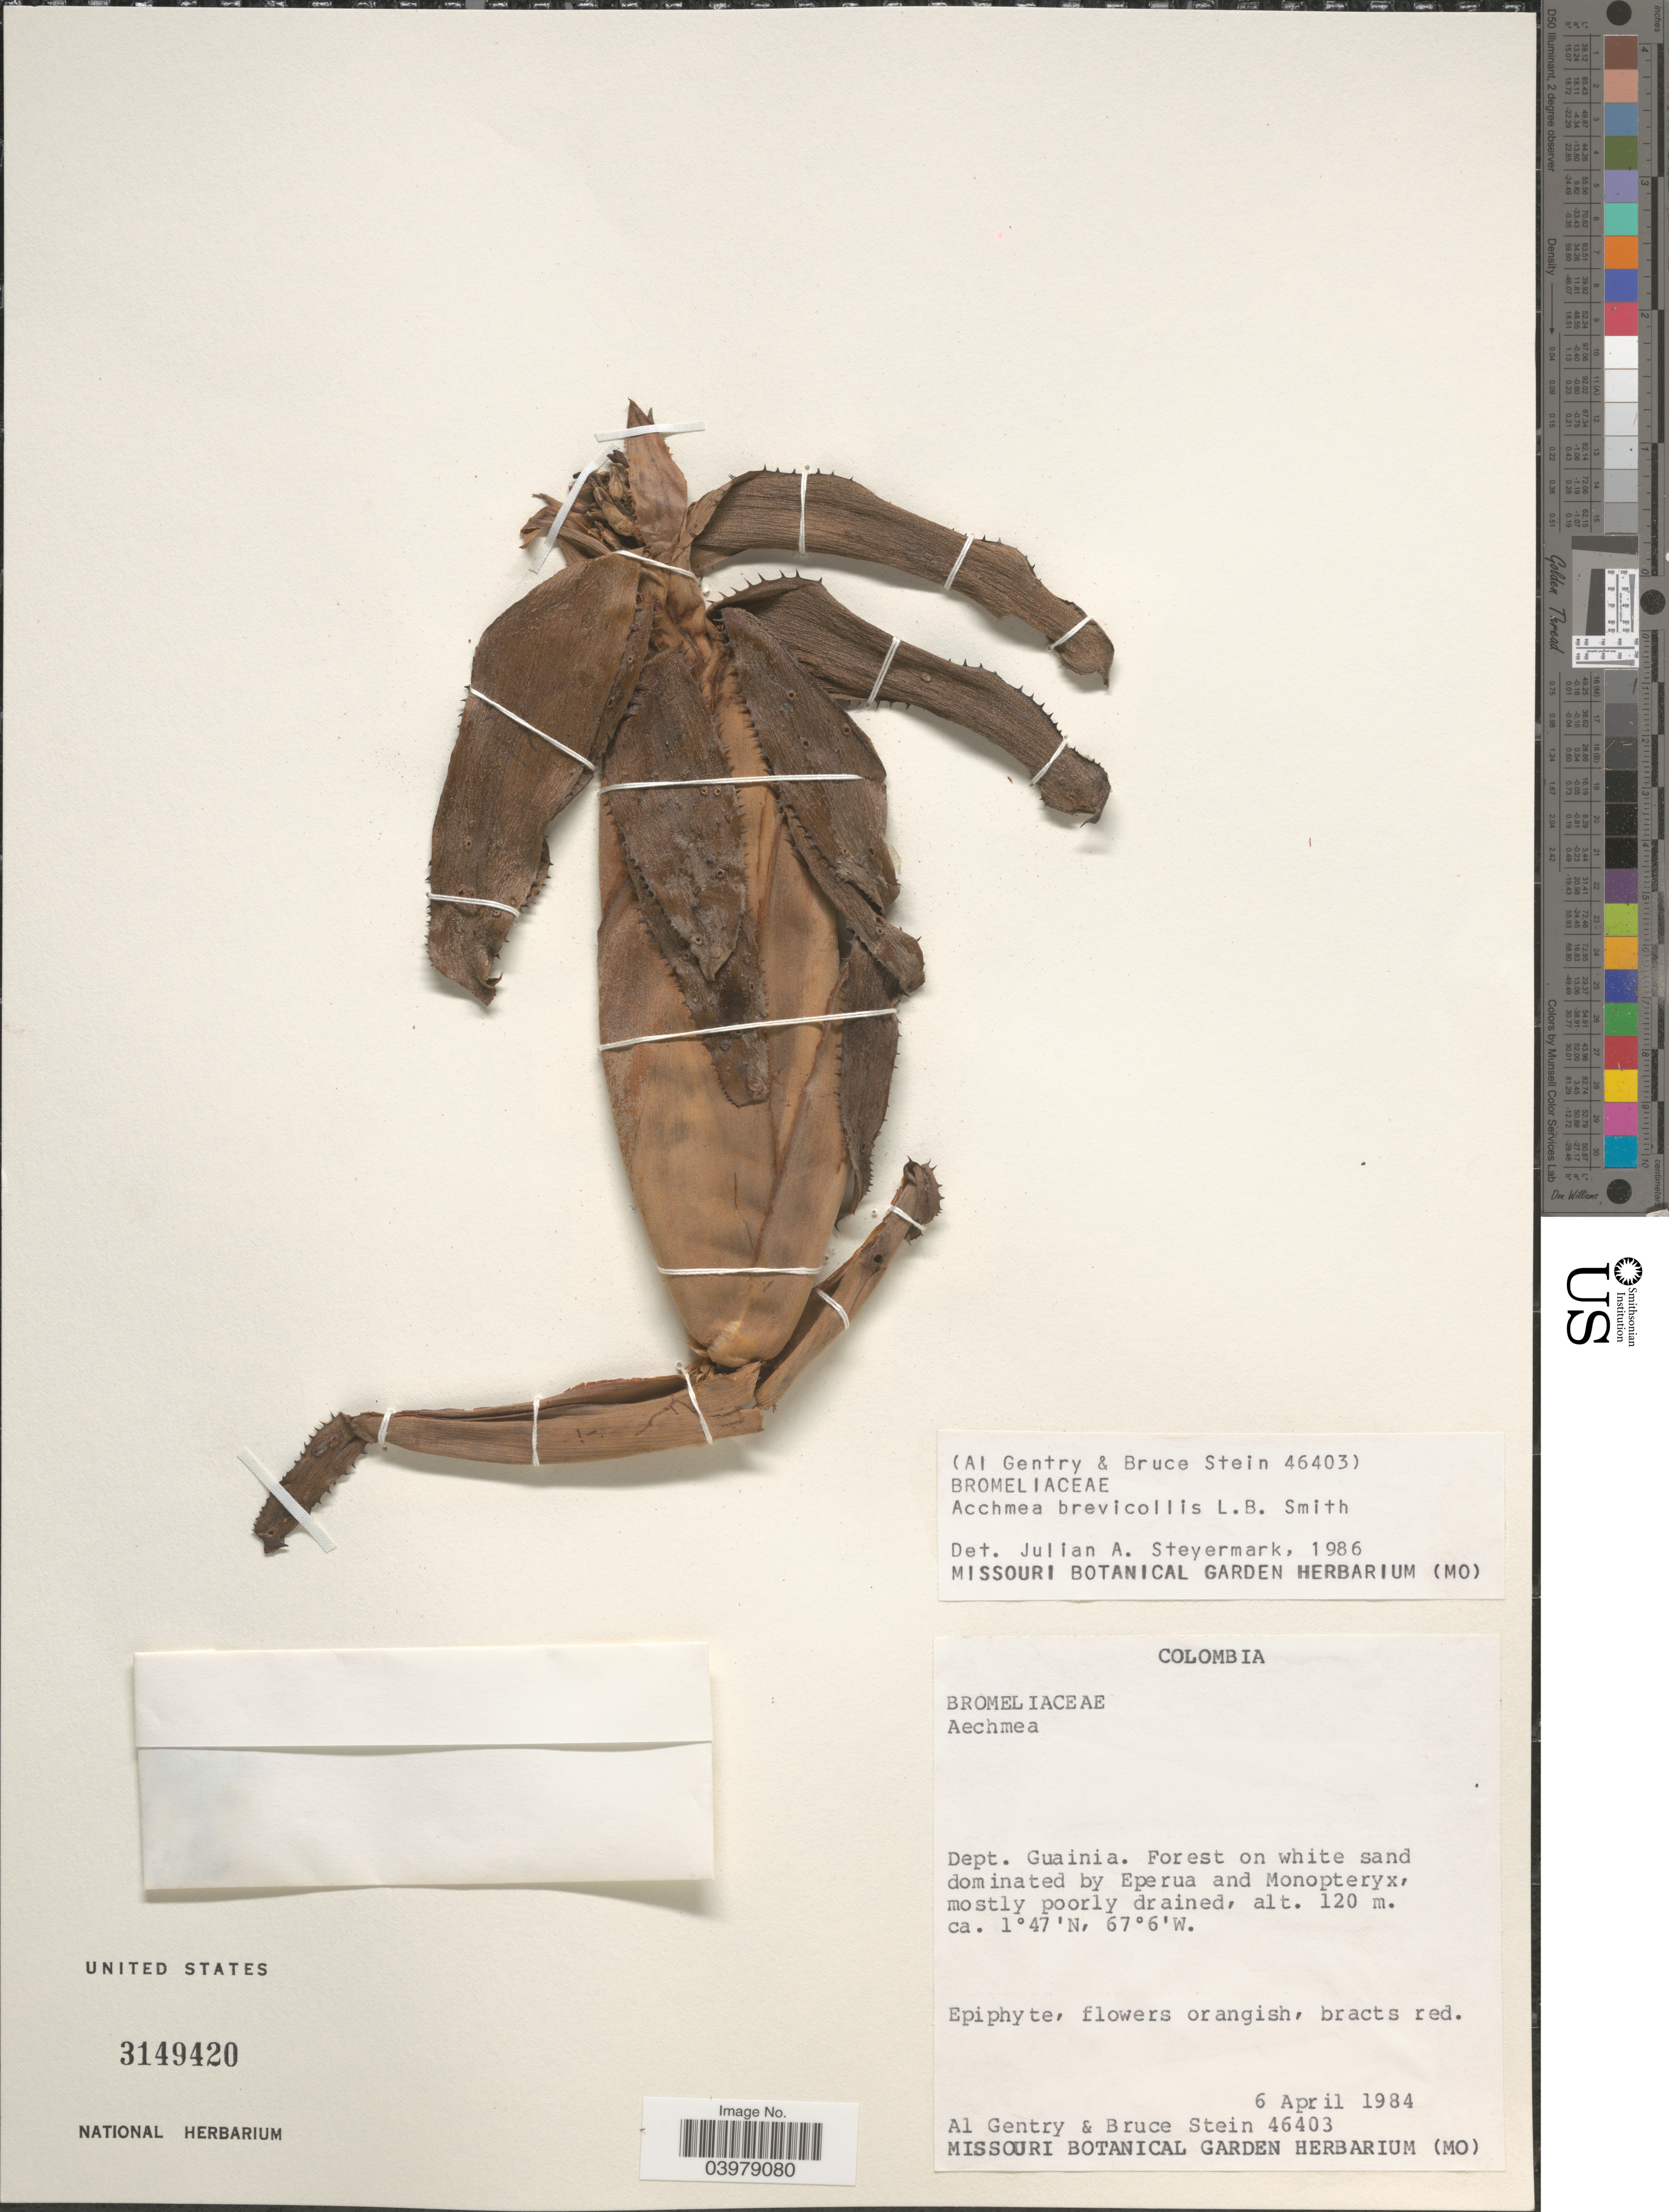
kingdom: Plantae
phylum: Tracheophyta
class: Liliopsida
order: Poales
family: Bromeliaceae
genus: Aechmea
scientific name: Aechmea brevicollis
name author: L.B. Sm.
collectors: A. H. Gentry & B. A. Stein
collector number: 46403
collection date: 1984-04-06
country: Colombia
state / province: Guainía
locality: Dept. Guainia.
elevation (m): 120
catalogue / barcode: US 3149420